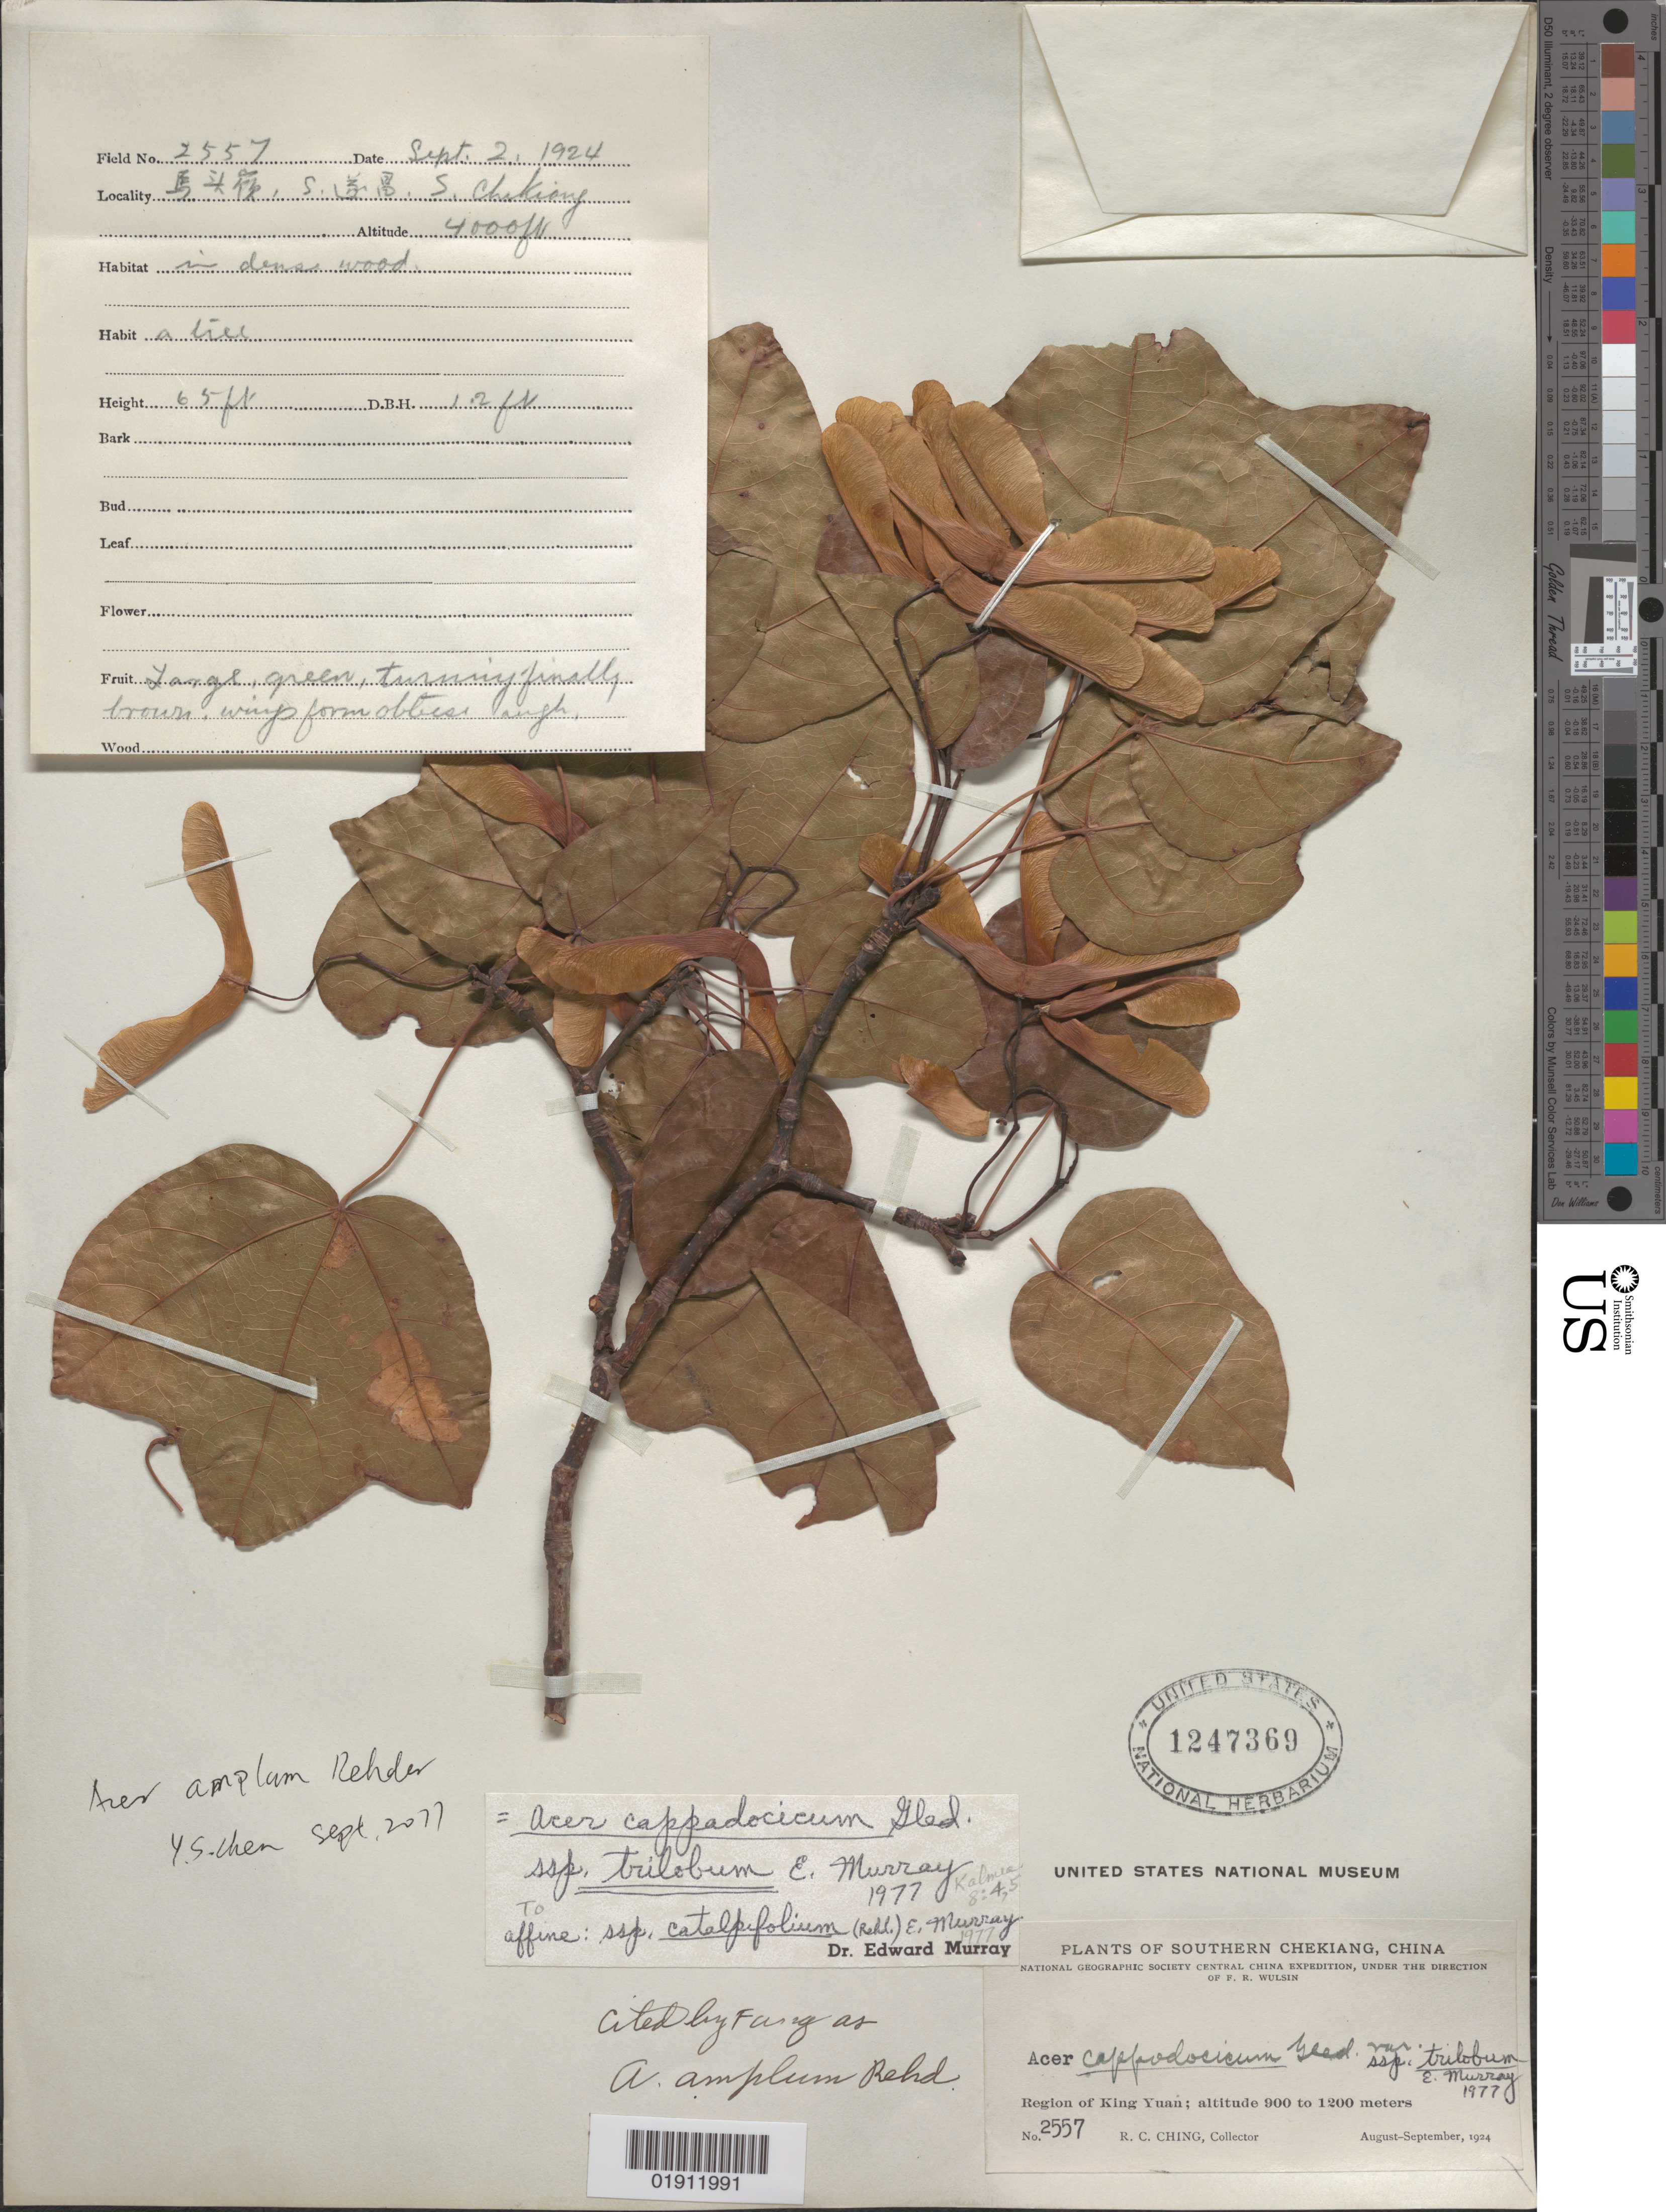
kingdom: Plantae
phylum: Tracheophyta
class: Magnoliopsida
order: Sapindales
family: Sapindaceae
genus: Acer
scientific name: Acer cappadocicum subsp. trilobum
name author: A.E. Murray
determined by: Murray, Edward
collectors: R. C. Ching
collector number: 2557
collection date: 1924-09-02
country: China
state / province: Zhejiang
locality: Checkiang [Zhejiang], region of King Yuan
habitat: Dense wood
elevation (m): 1219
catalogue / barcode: US 1247369